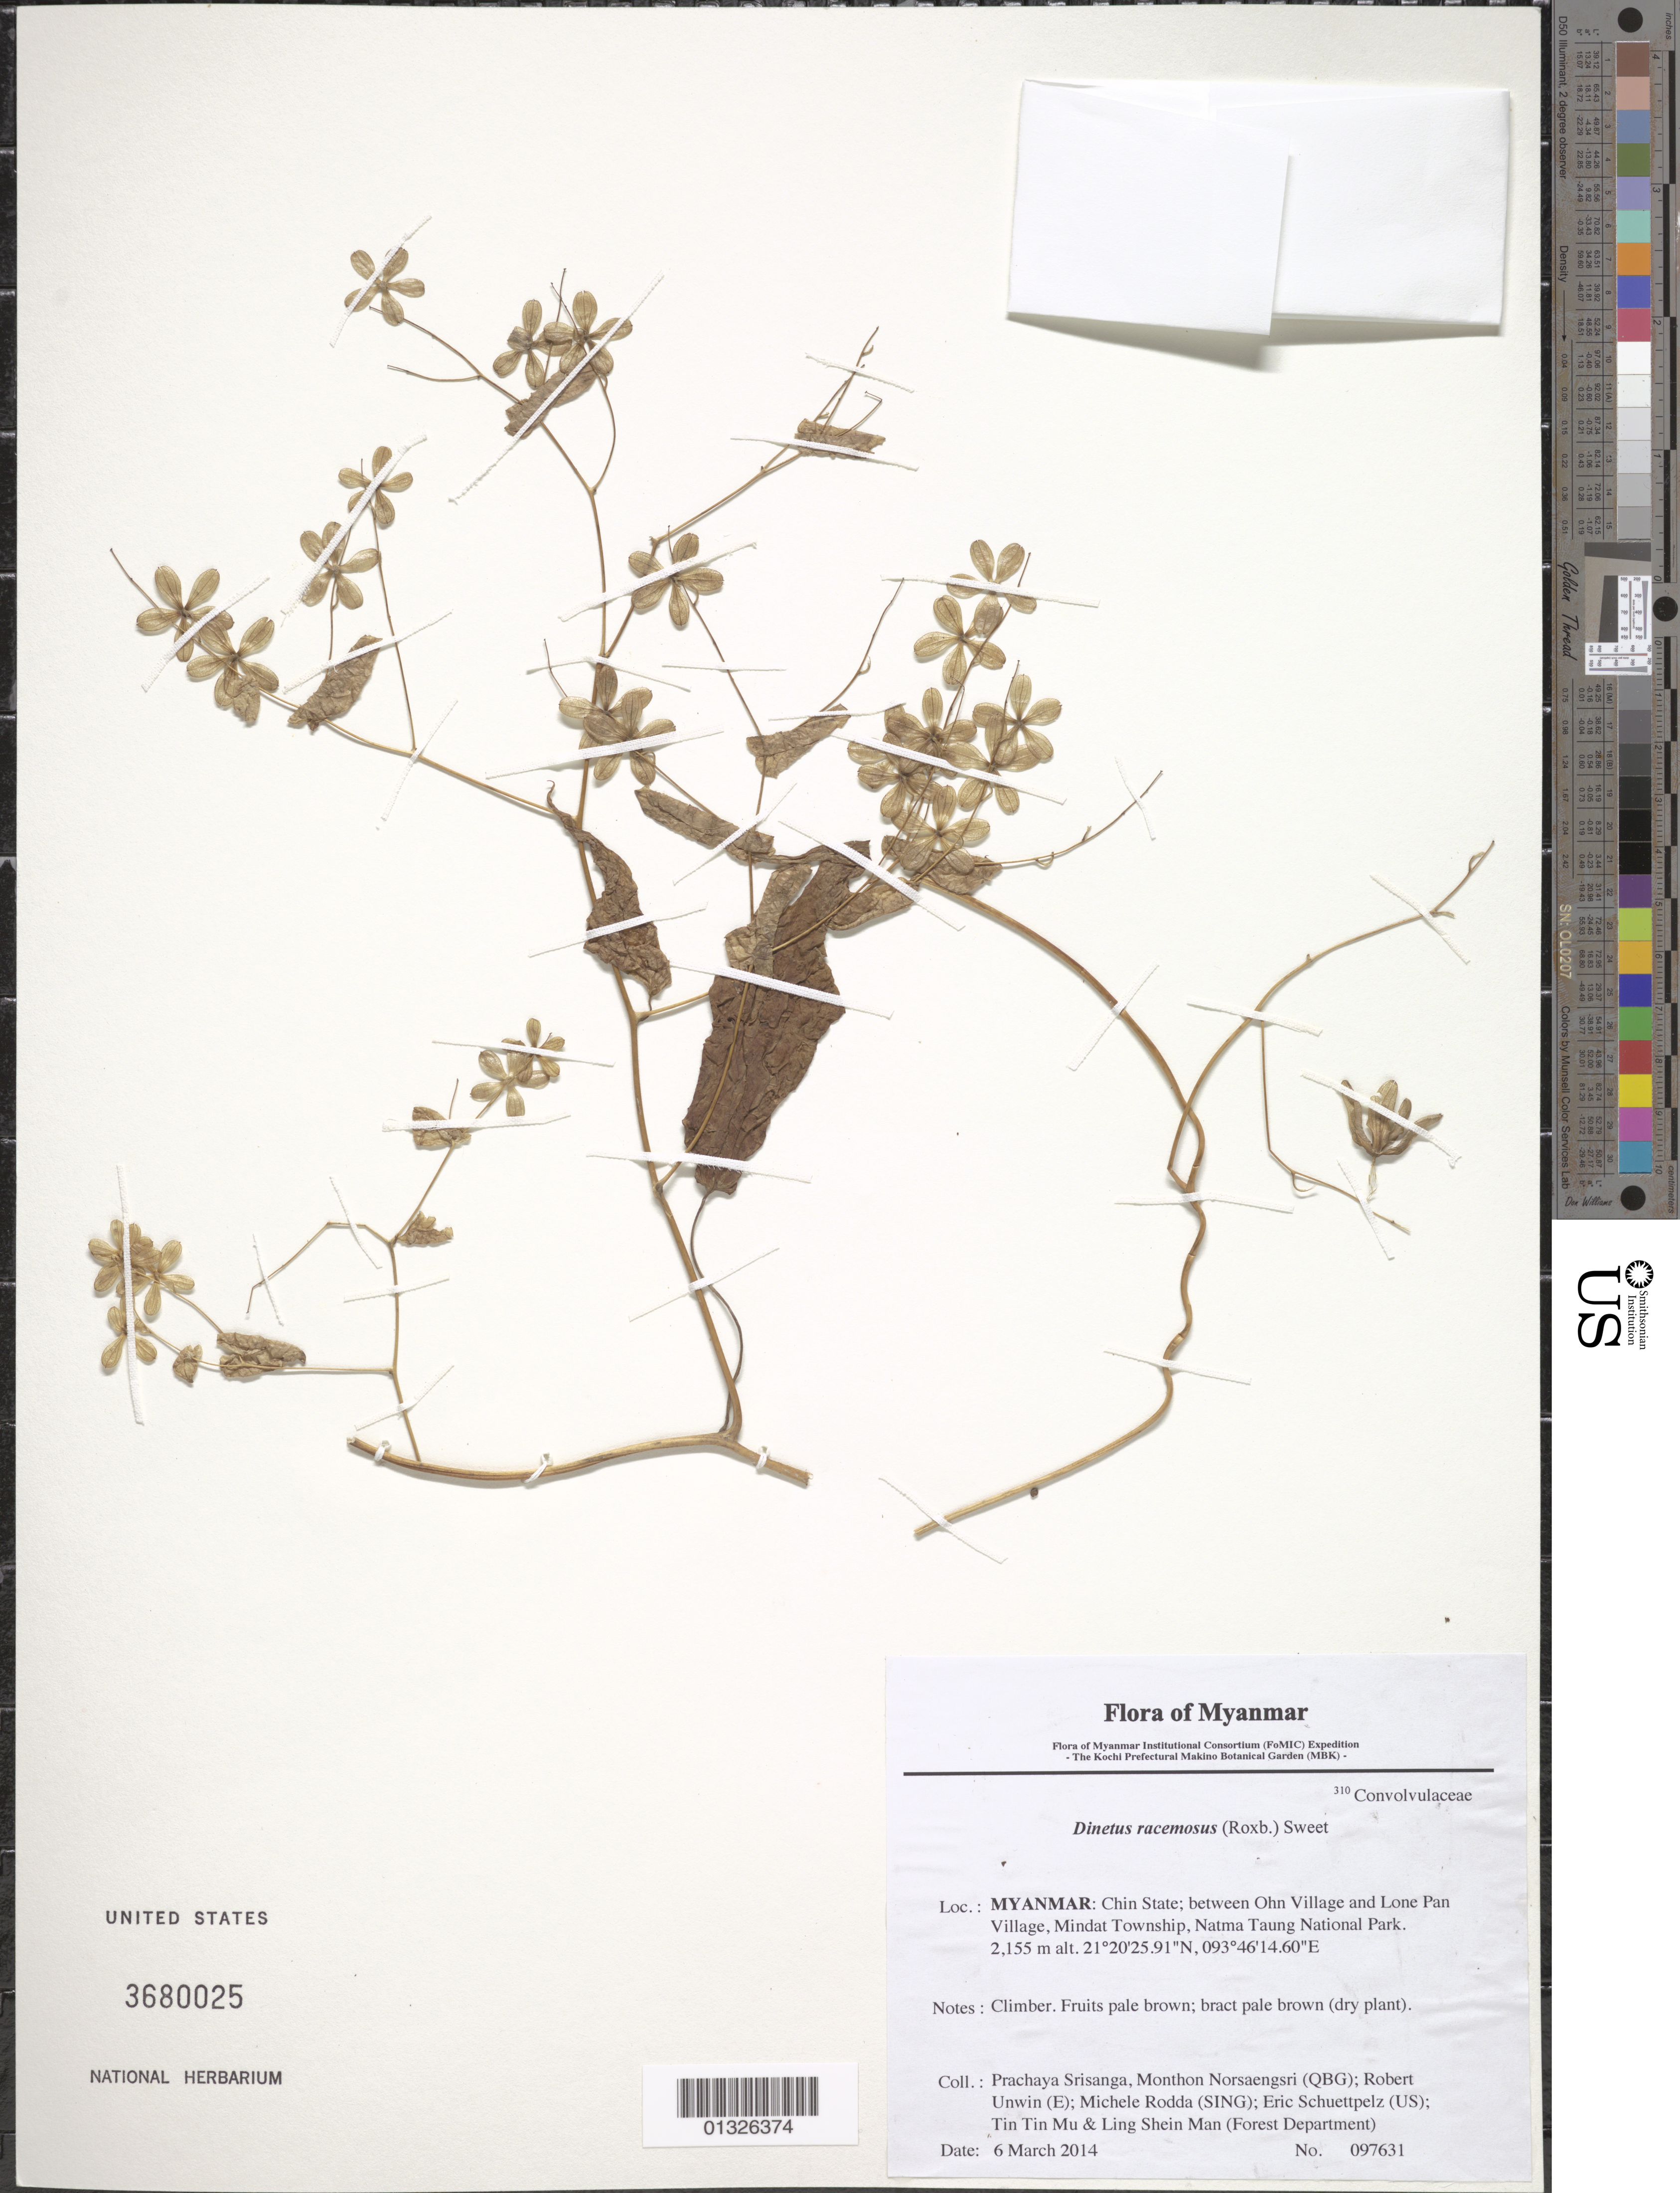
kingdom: Plantae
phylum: Tracheophyta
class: Magnoliopsida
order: Solanales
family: Convolvulaceae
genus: Dinetus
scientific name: Dinetus racemosus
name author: (Roxb.) Sweet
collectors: P. Srisanga, M. Norsaengsri, R. Unwin, M. Rodda, E. Schuettpelz, Tin Tin Mu & Ling Shein Man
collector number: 97631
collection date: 2014-03-06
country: Myanmar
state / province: Chin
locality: Between Ohn Village and Lone Pan Village, Mindat Township, Natma Taung National Park.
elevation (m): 2155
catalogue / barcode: US 3680025